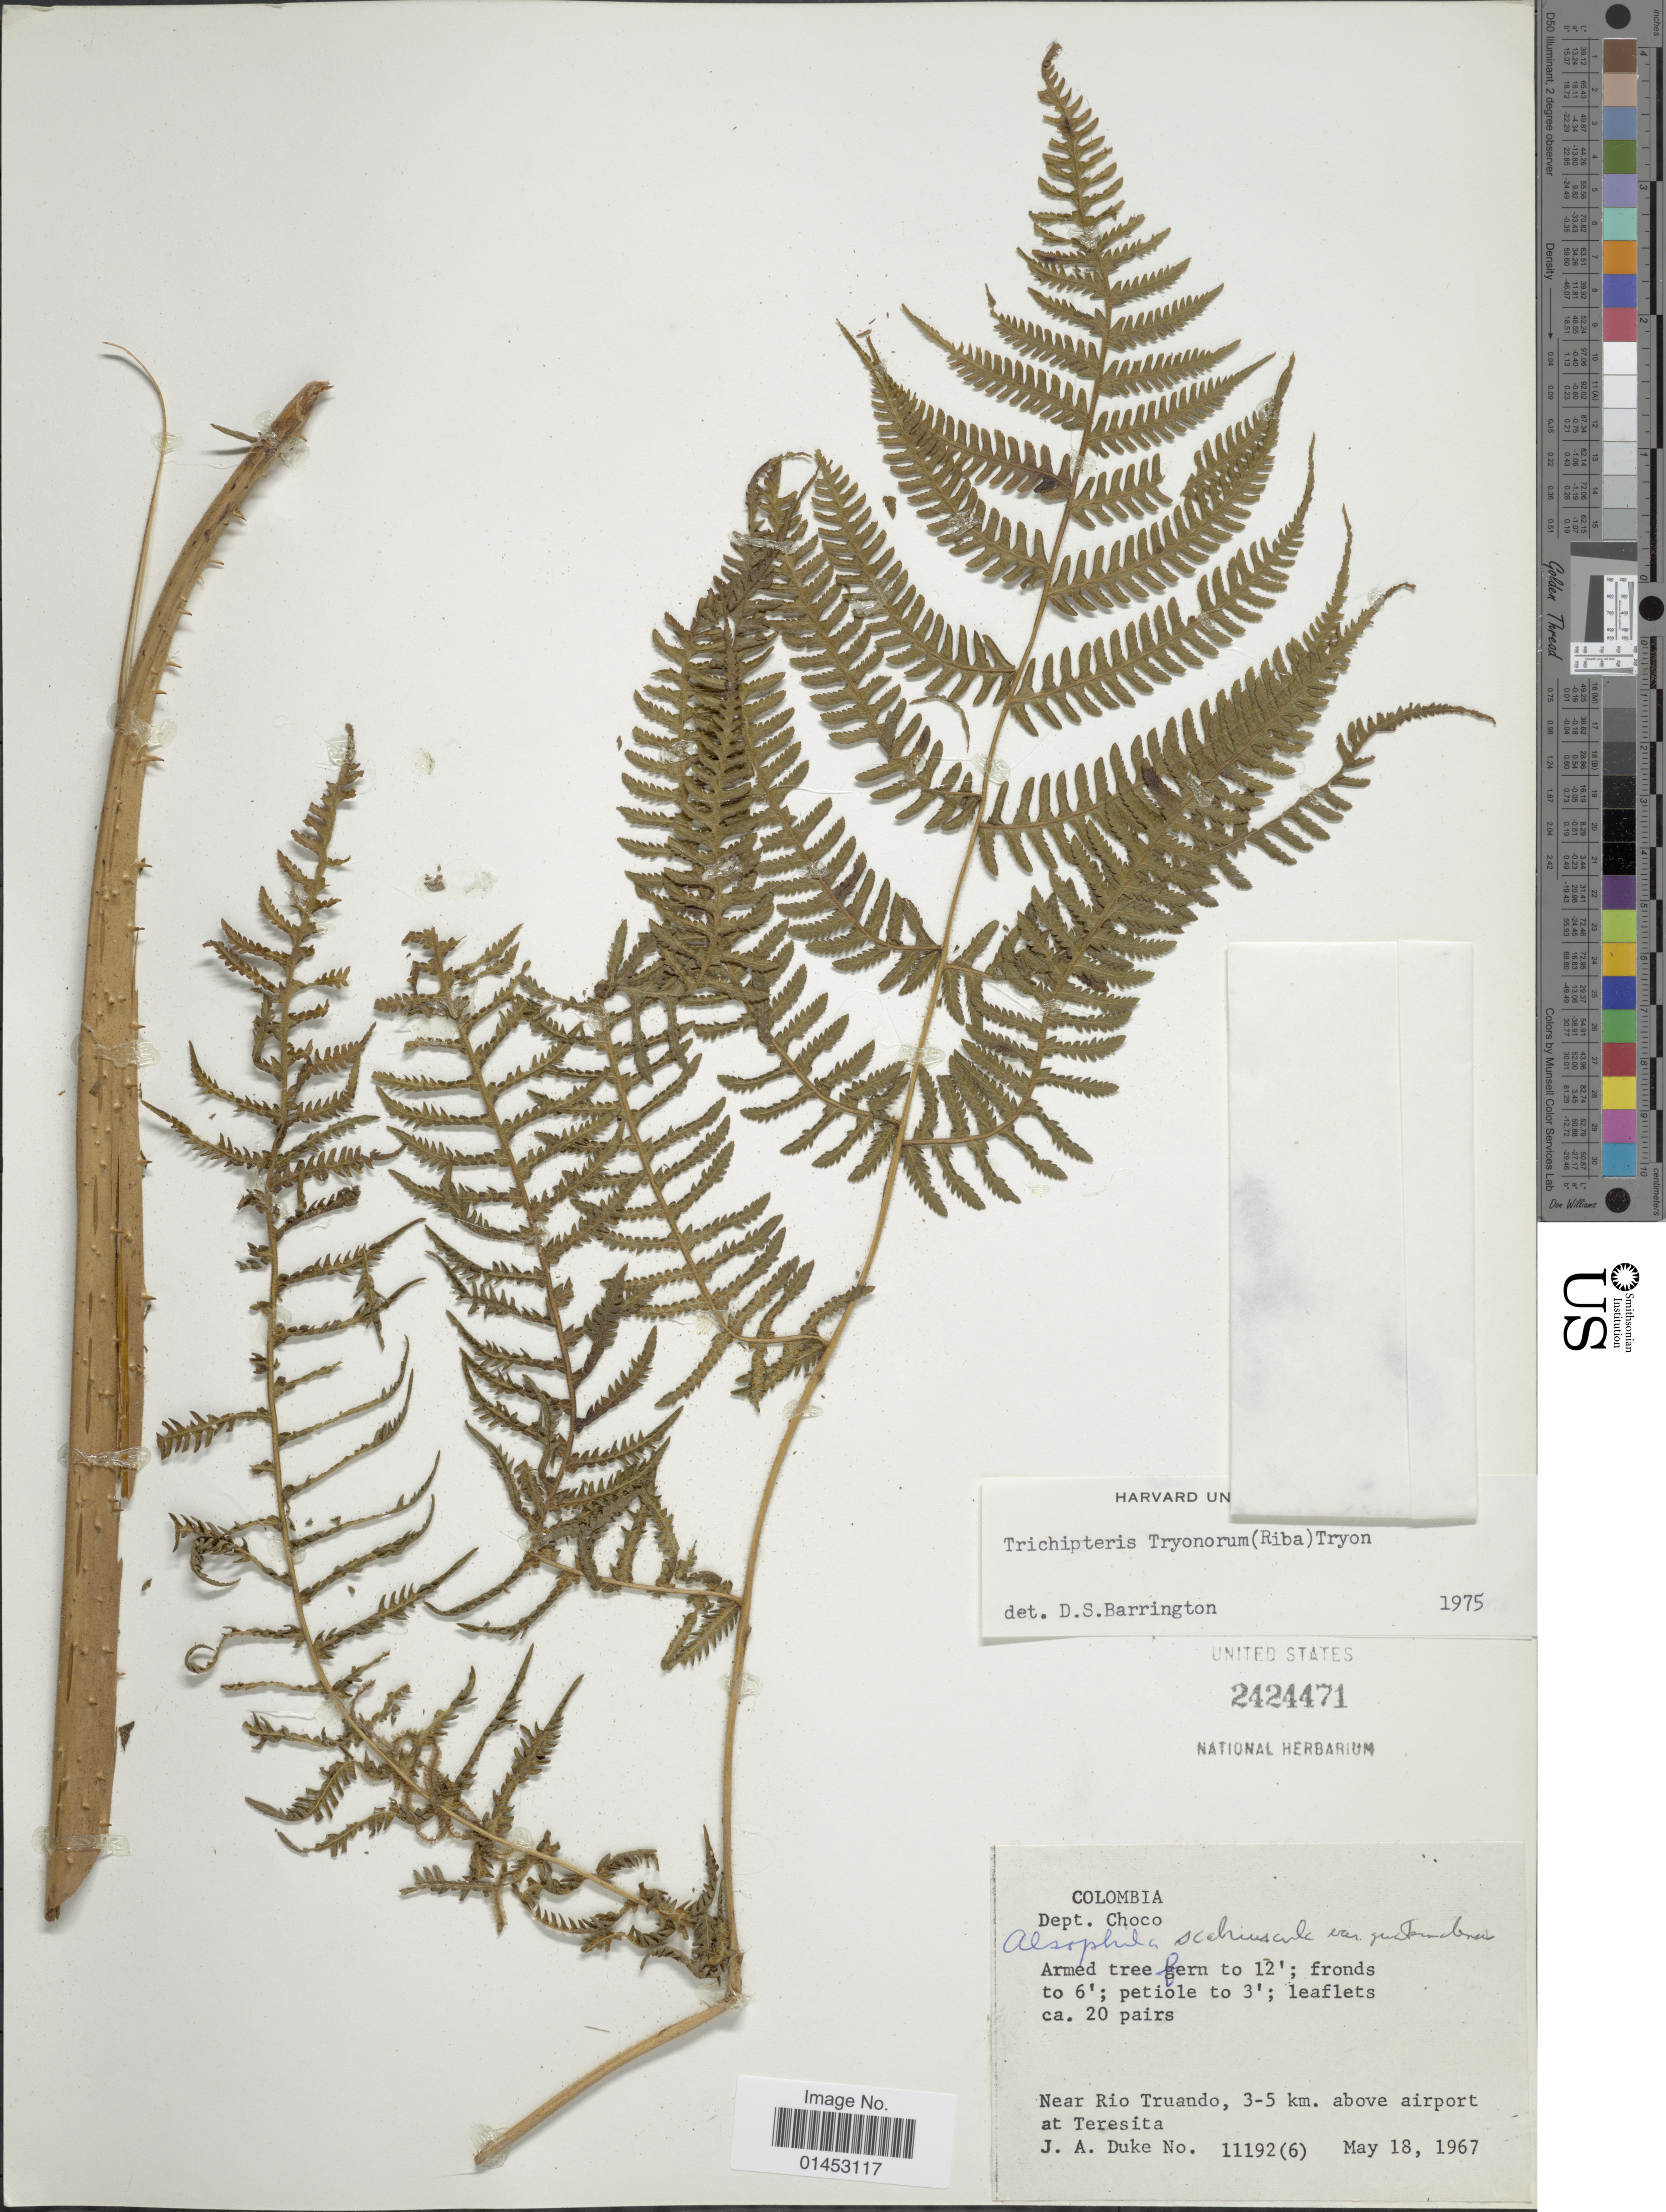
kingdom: Plantae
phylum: Tracheophyta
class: Polypodiopsida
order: Cyatheales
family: Cyatheaceae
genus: Cyathea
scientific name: Cyathea tryonorum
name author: (Riba) Lellinger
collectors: J. A. Duke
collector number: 11192(6)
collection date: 1967-05-18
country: Colombia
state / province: Chocó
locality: Dept. Choco, near RIo Truando, 3-5 km above airport at Teresita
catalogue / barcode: US 2424471